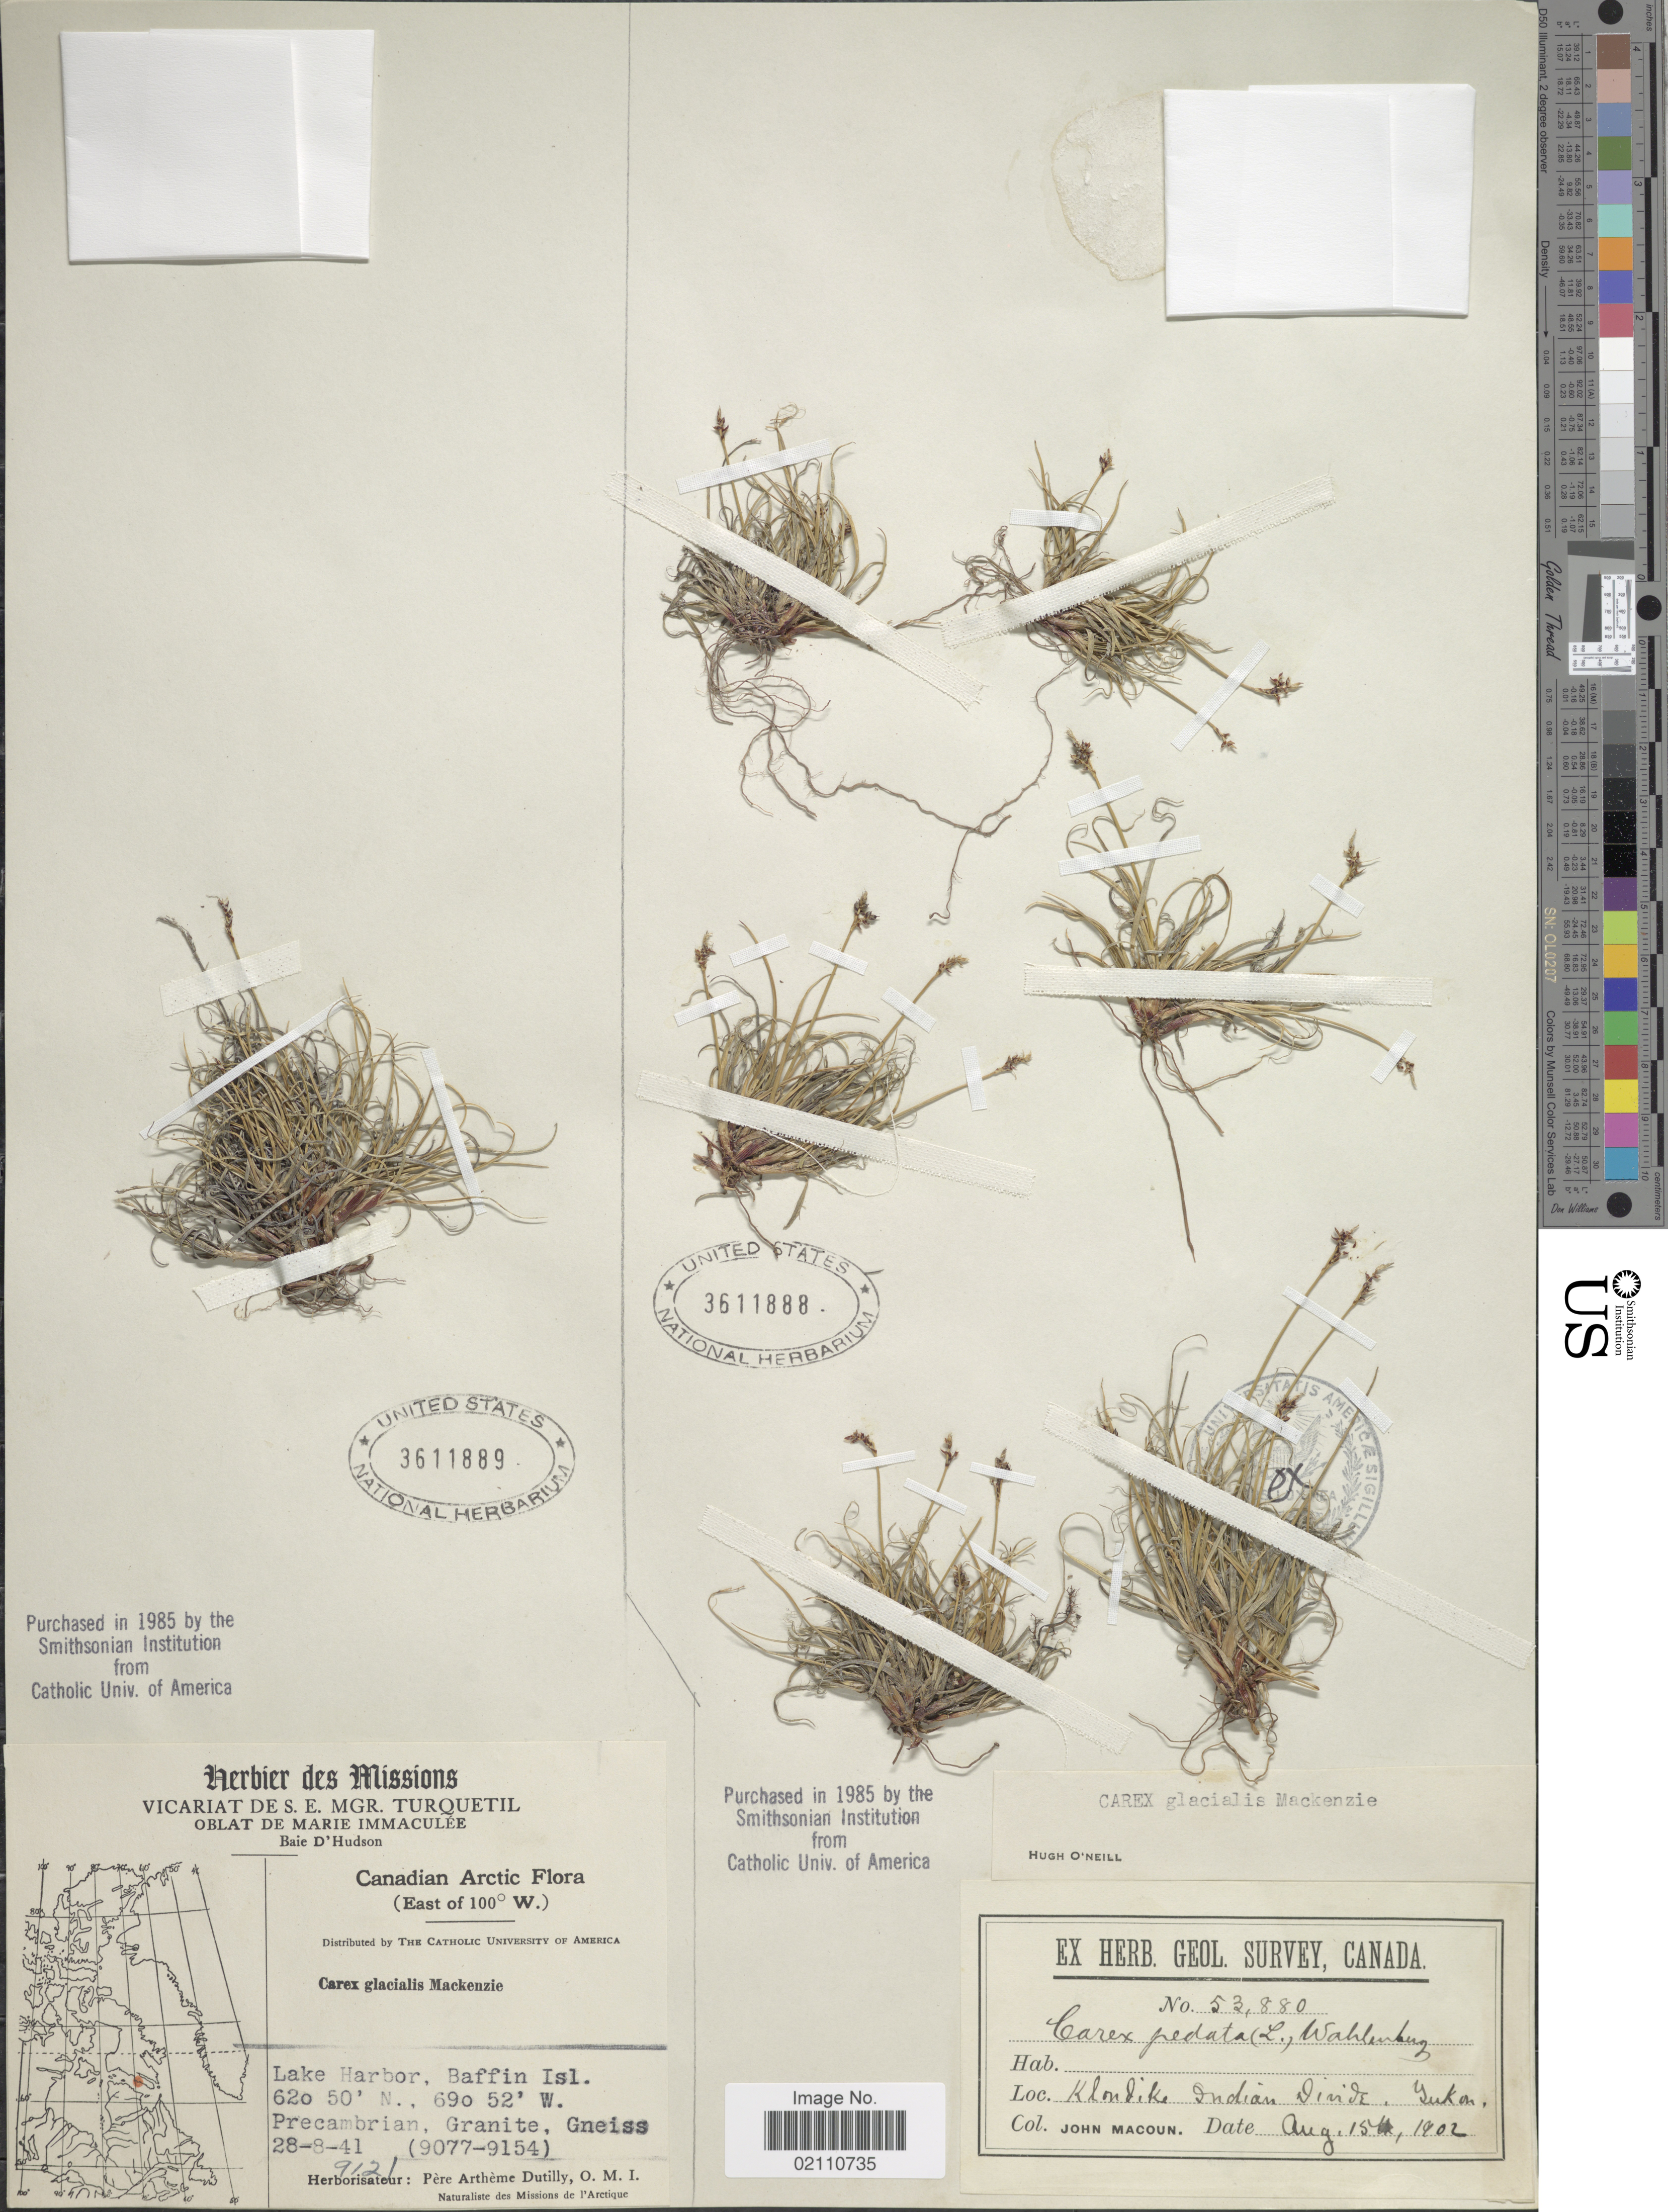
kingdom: Plantae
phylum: Tracheophyta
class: Liliopsida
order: Poales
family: Cyperaceae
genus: Carex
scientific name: Carex glacialis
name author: Mack.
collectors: A. Dutilly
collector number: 9121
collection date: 1941-08-28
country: Canada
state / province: Nunavut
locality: Canadian Arctic Flora (East of 100° W) Lake Harbor, Baffin Isl.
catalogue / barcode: US 3611889